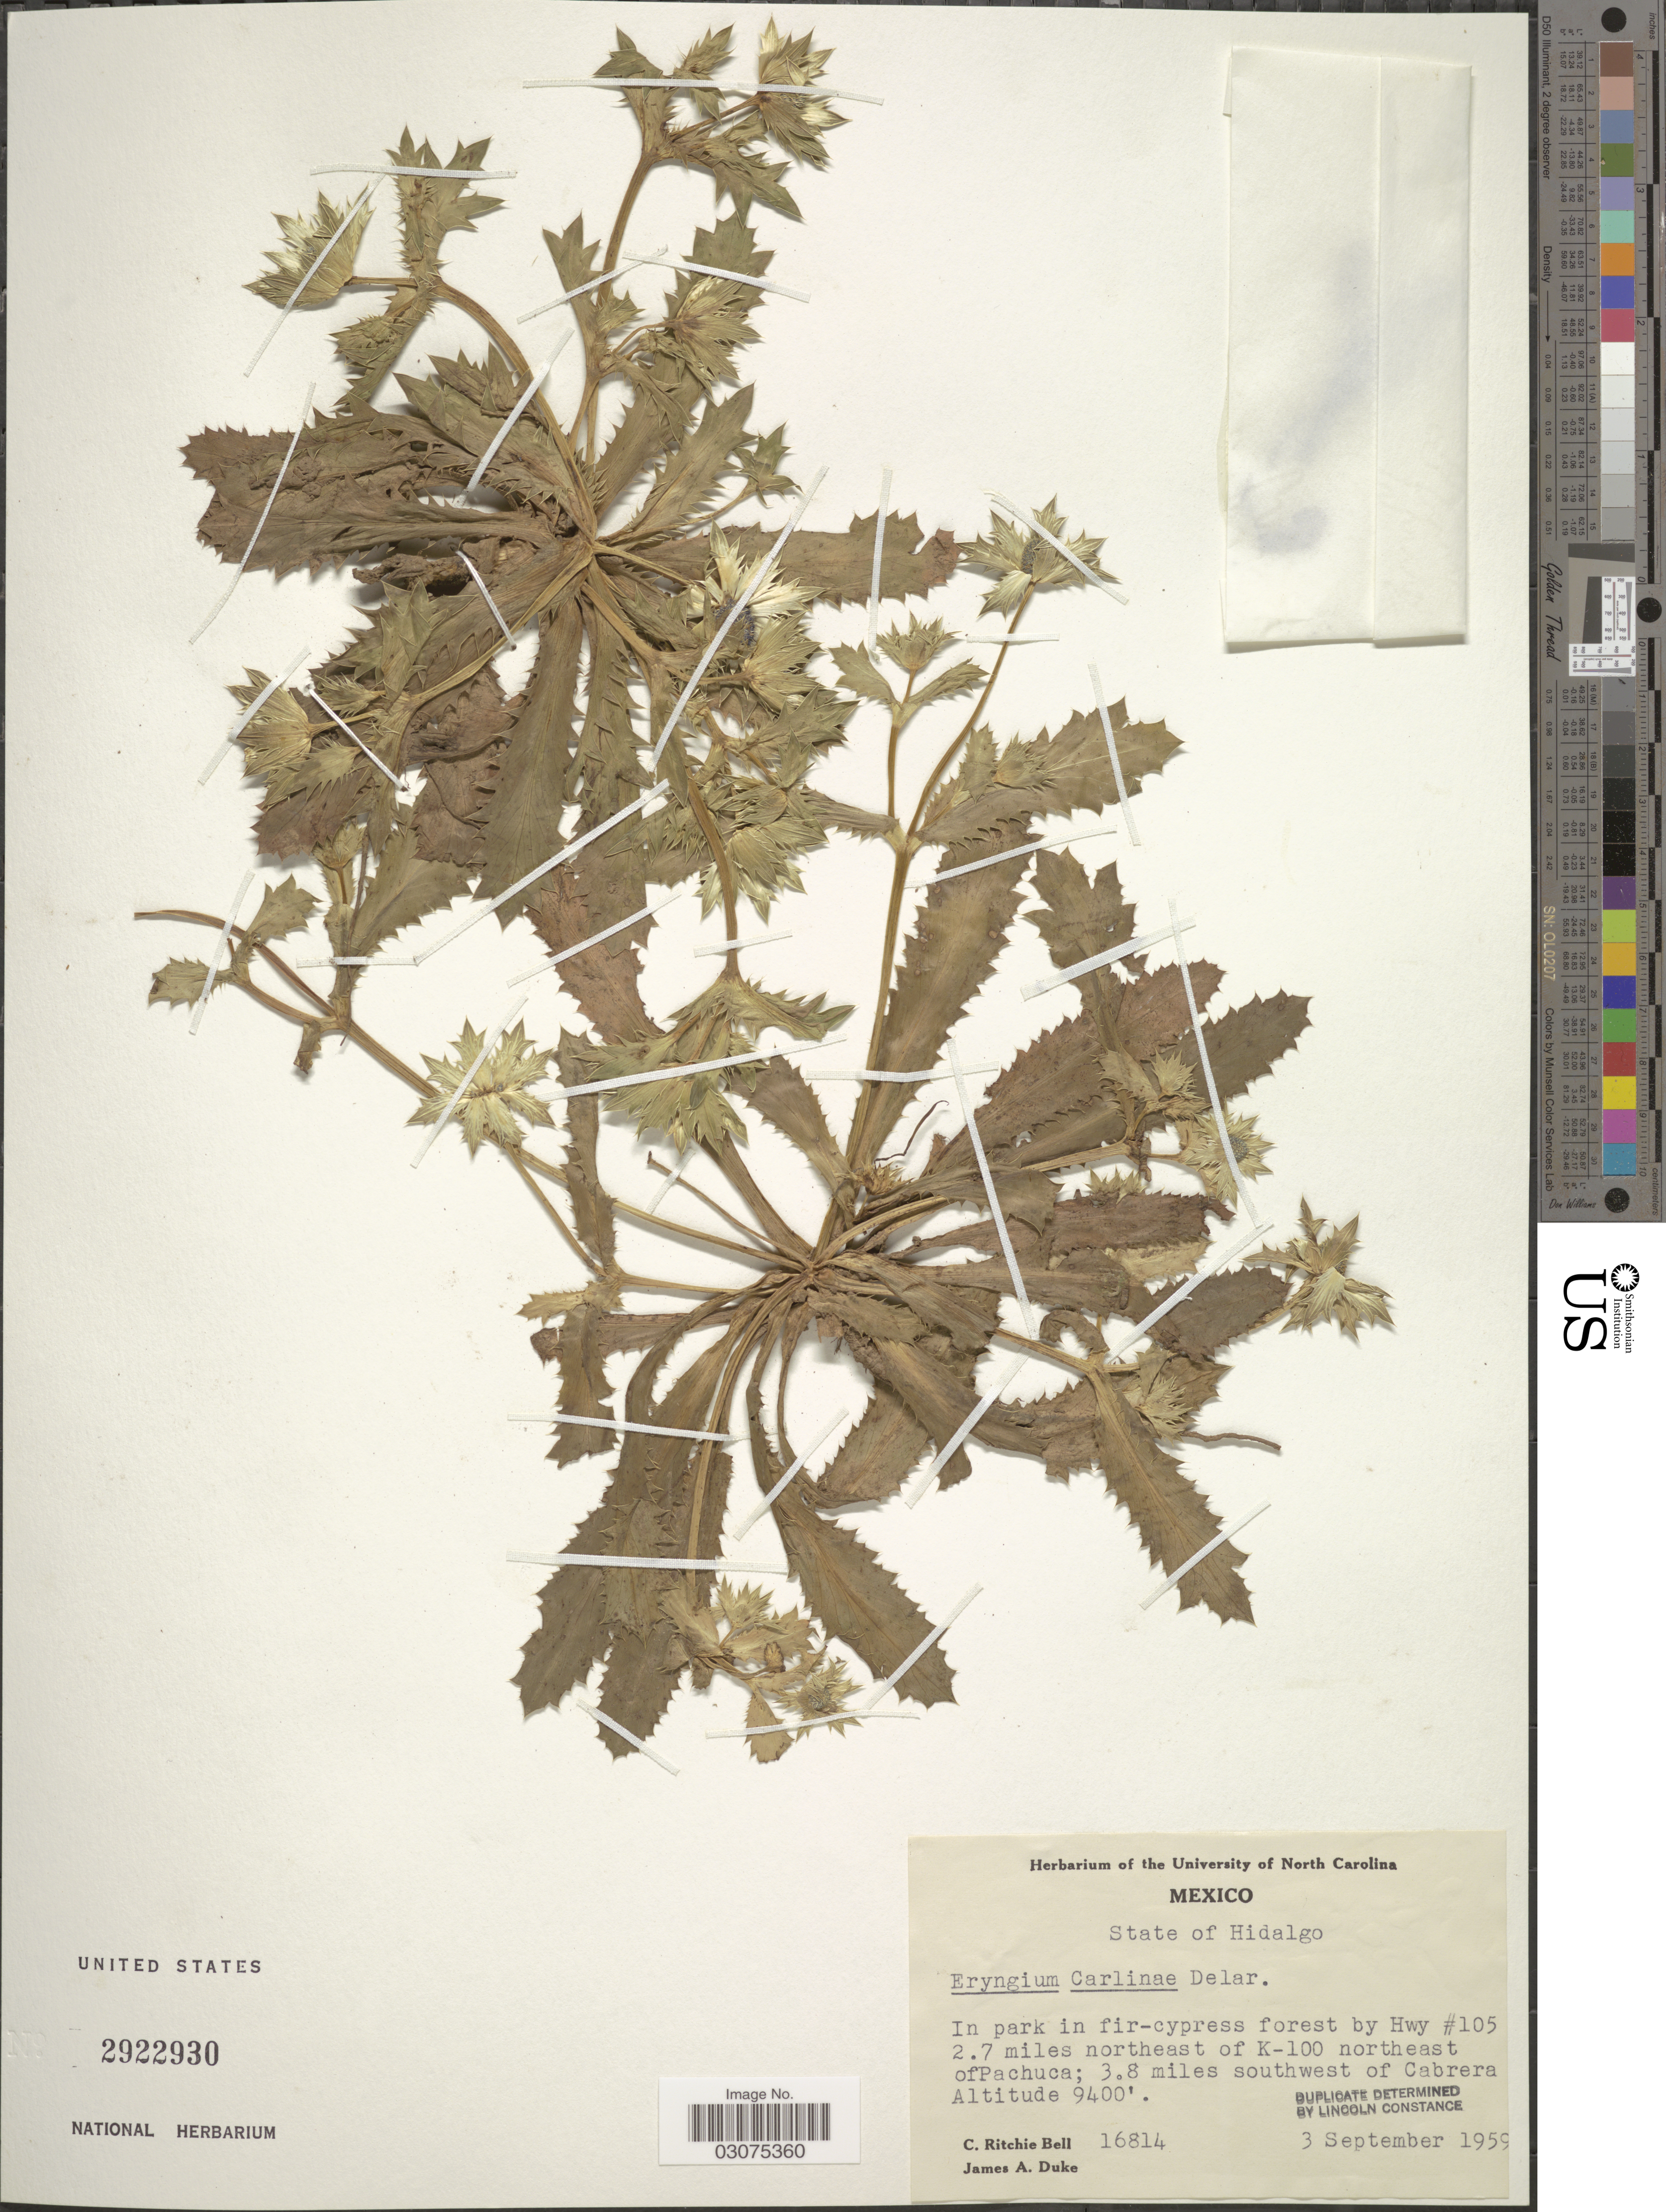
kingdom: Plantae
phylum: Tracheophyta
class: Magnoliopsida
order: Apiales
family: Apiaceae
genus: Eryngium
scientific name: Eryngium carlinae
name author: F. Delaroche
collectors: C. R. Bell & J. A. Duke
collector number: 16814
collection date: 1959-09-03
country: Mexico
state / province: Hidalgo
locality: In park in fir-cypress forest by Hwy #105 2.7 miles northeast of K-100 northeast ofPachuca; 3.8 miles southwest of Cabrera.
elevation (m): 2865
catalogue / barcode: US 2922930